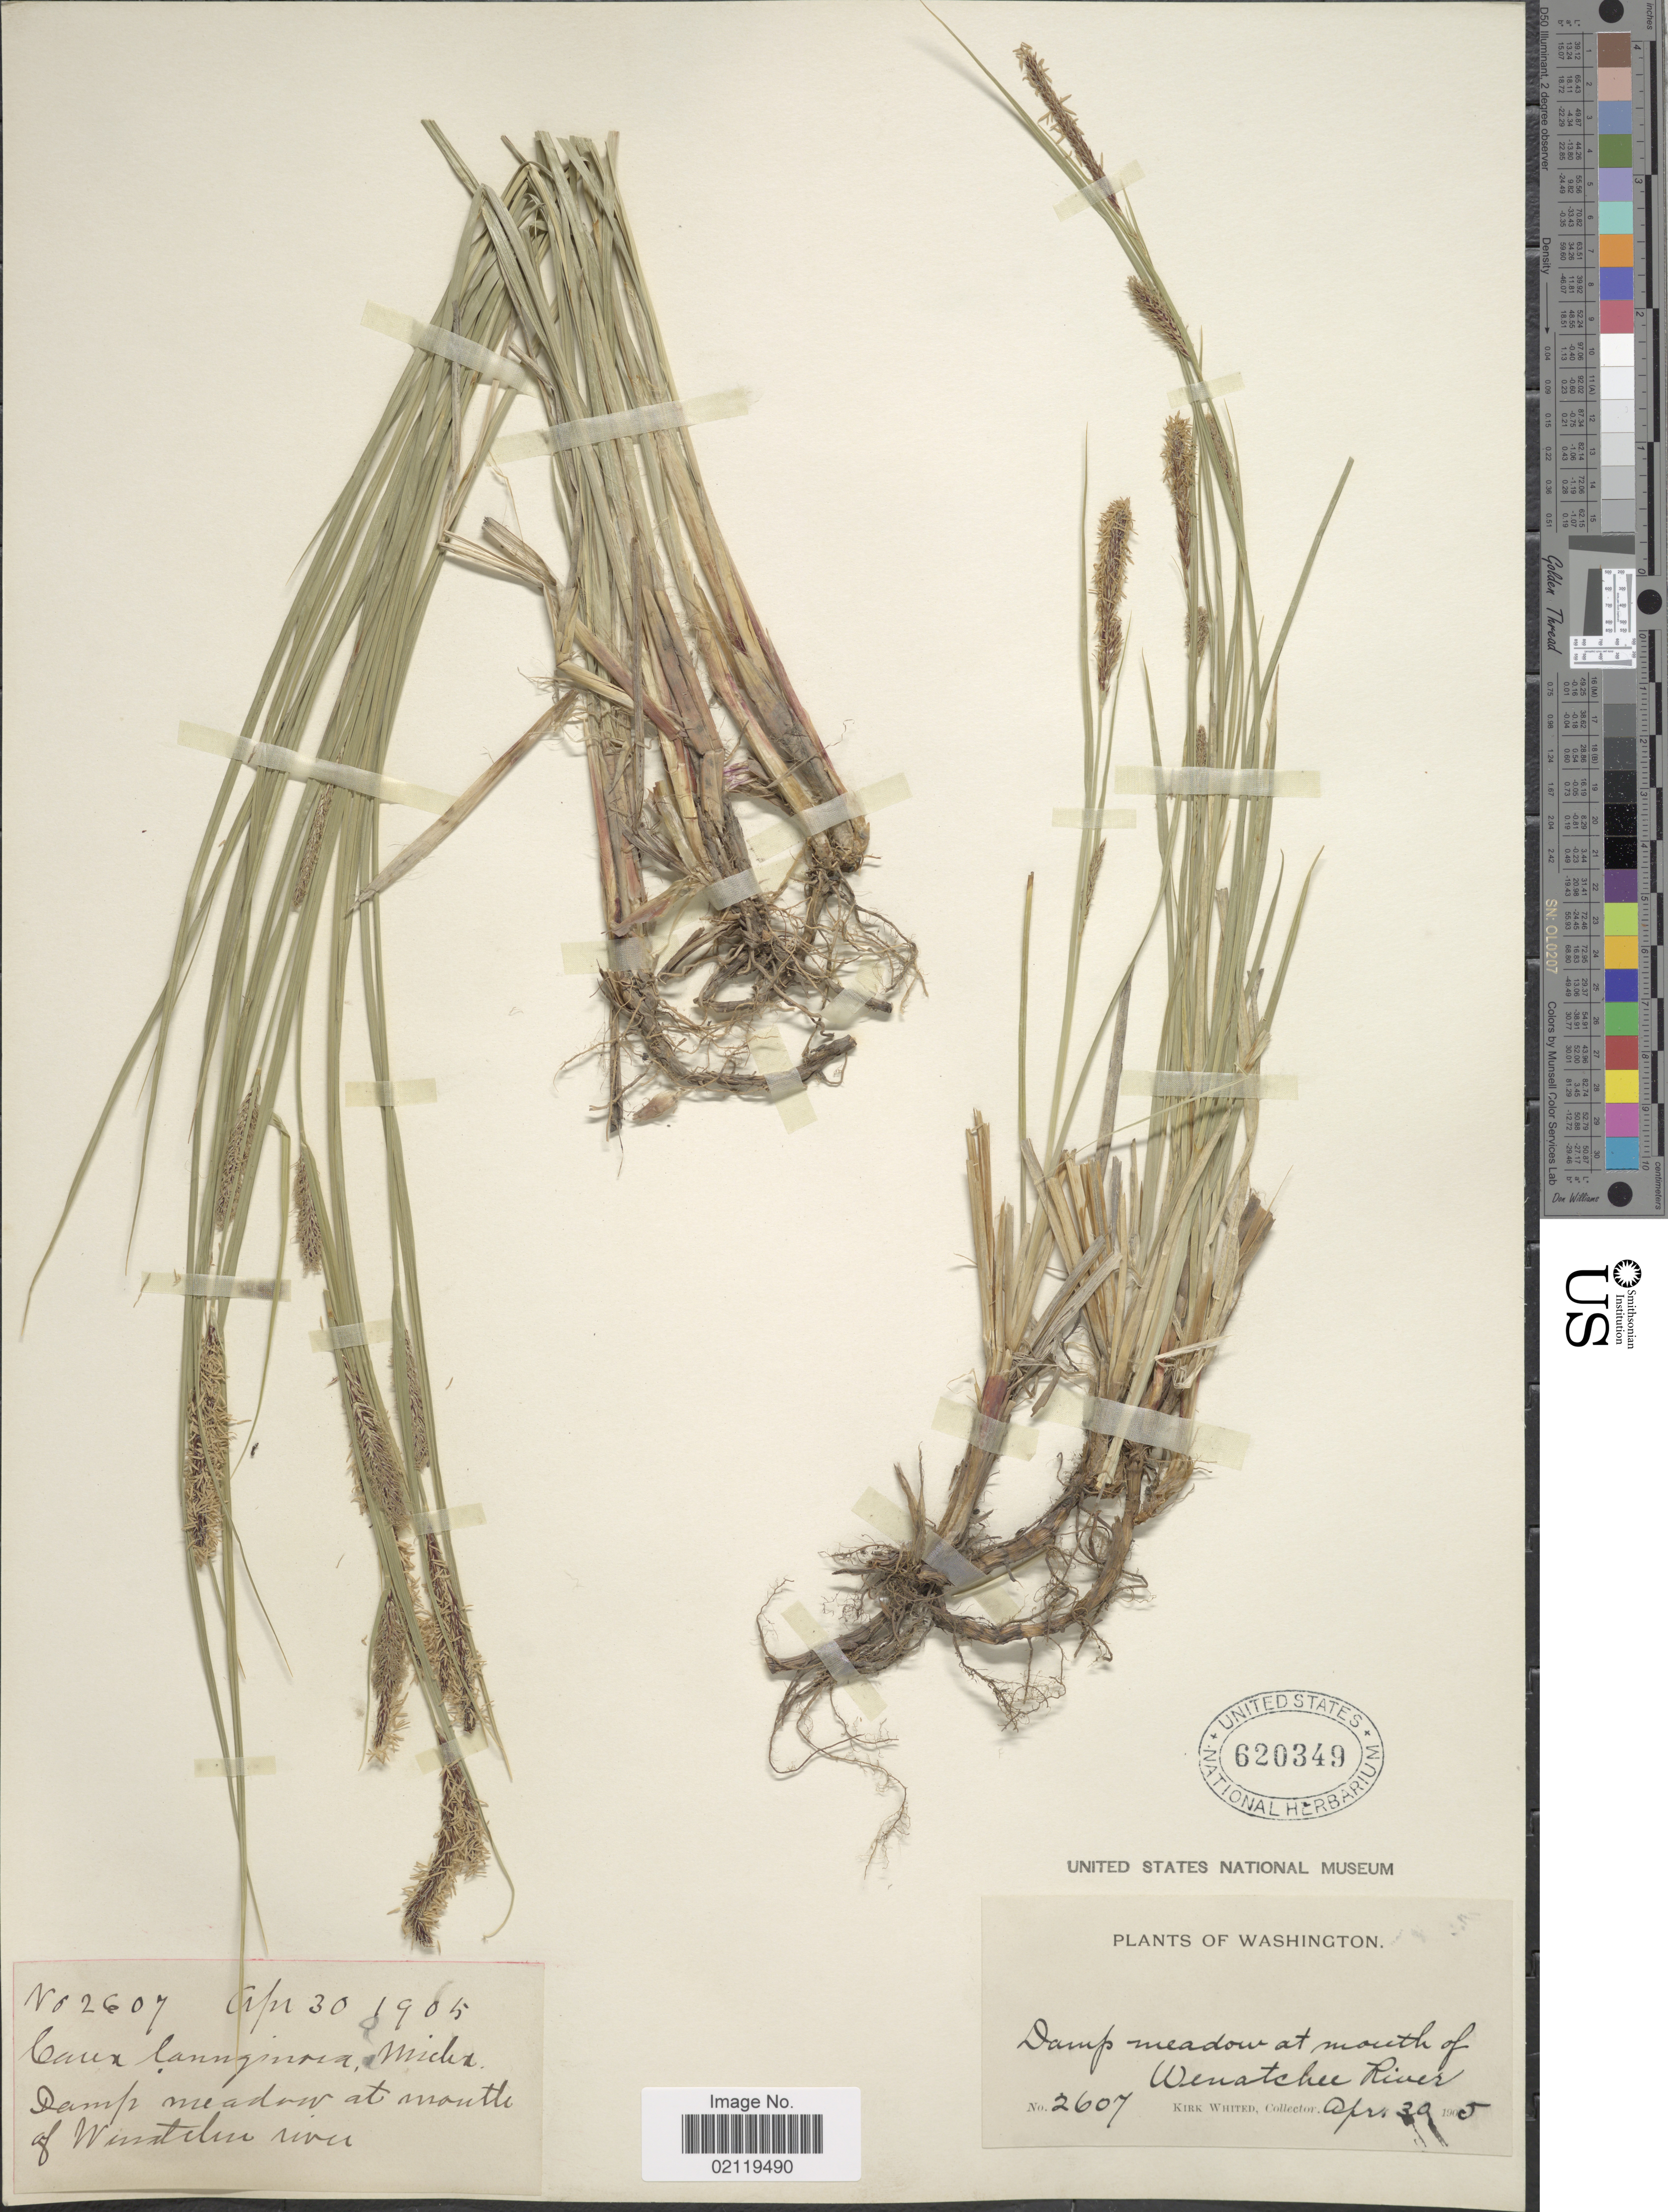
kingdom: Plantae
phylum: Tracheophyta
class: Liliopsida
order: Poales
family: Cyperaceae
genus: Carex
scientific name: Carex pellita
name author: Muhl. ex Willd.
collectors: K. Whited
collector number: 2607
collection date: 1905-04-30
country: United States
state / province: Washington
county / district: Chelan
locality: Damp meadow at mouth of Wenatchee River.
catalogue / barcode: US 620349